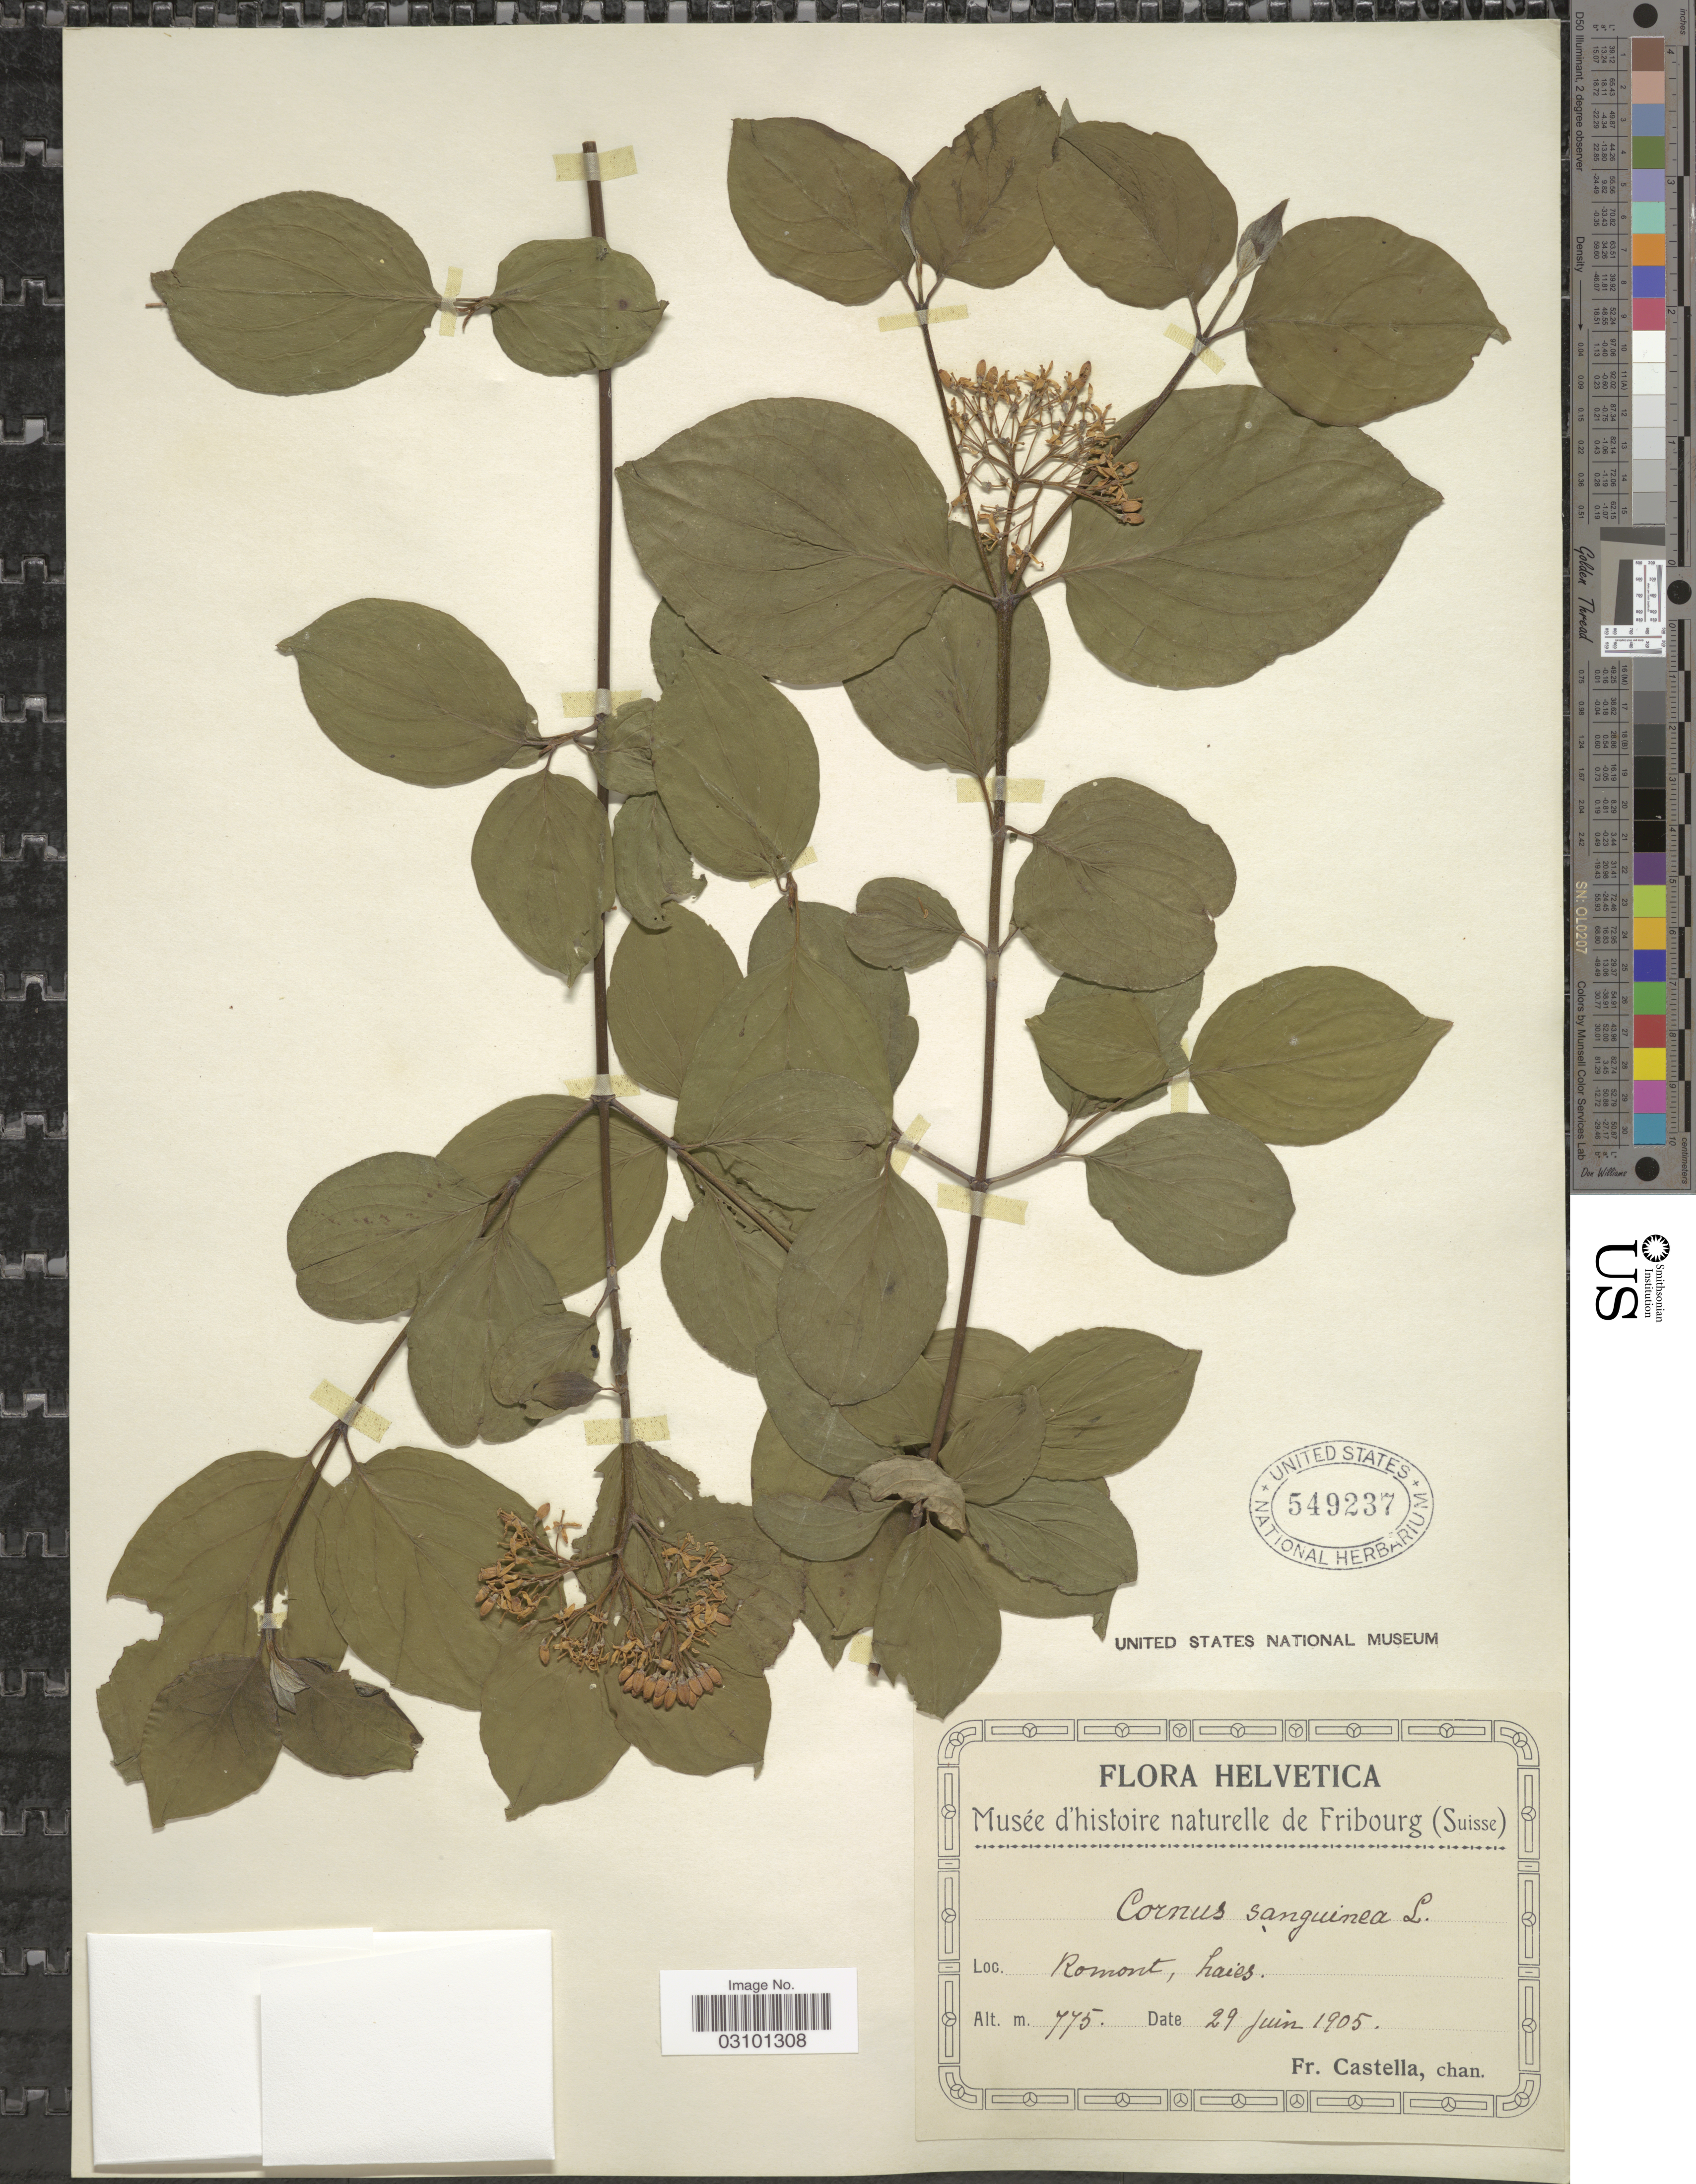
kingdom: Plantae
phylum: Tracheophyta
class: Magnoliopsida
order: Cornales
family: Cornaceae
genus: Cornus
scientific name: Cornus sanguinea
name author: L.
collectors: Fr. Castella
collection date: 1905-06-29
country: Switzerland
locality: Helvetica. Romont, haies.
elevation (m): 775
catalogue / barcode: US 549237